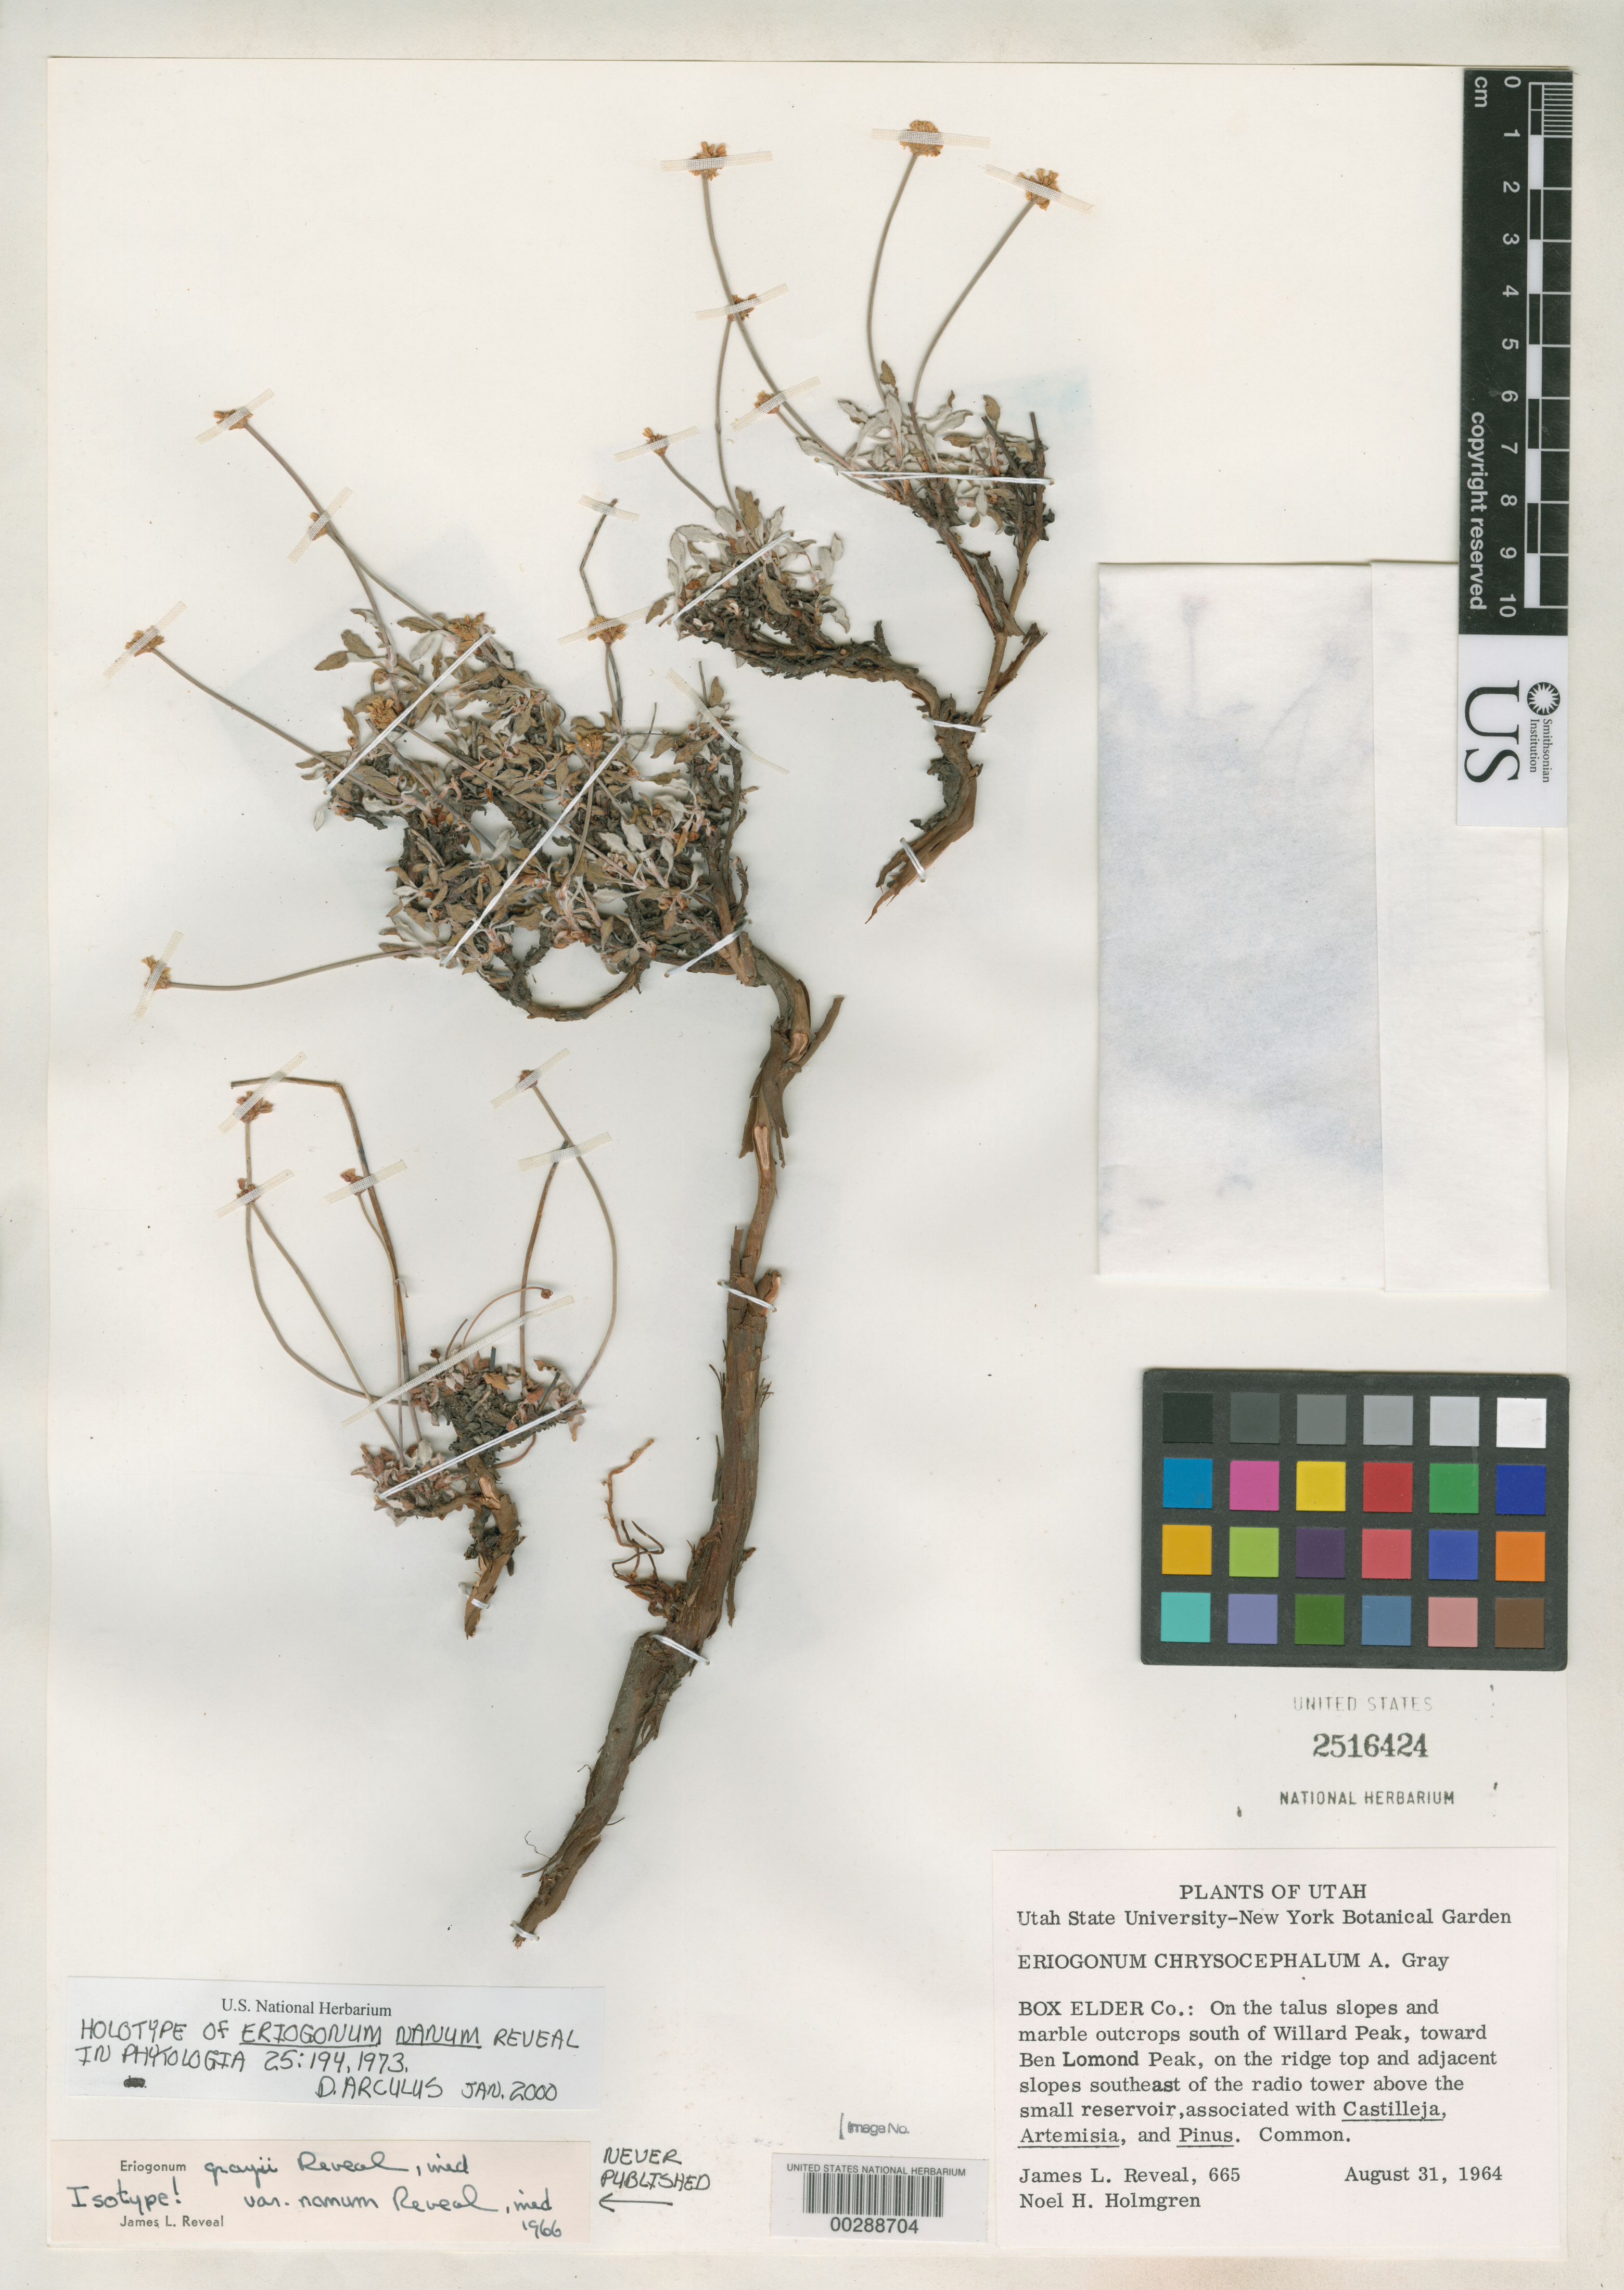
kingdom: Plantae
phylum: Tracheophyta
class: Magnoliopsida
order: Caryophyllales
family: Polygonaceae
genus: Eriogonum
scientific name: Eriogonum nanum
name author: Reveal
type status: Holotype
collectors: J. L. Reveal & N. H. Holmgren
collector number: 665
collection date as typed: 31 Aug 1964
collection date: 1964-08-31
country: United States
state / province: Utah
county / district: Box Elder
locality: Talus slopes & marble outcrops S of Willard Peak, toward Ben Lomond peak, ridge top & adjacent slopes SE of Radio tower.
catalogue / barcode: US 2516424